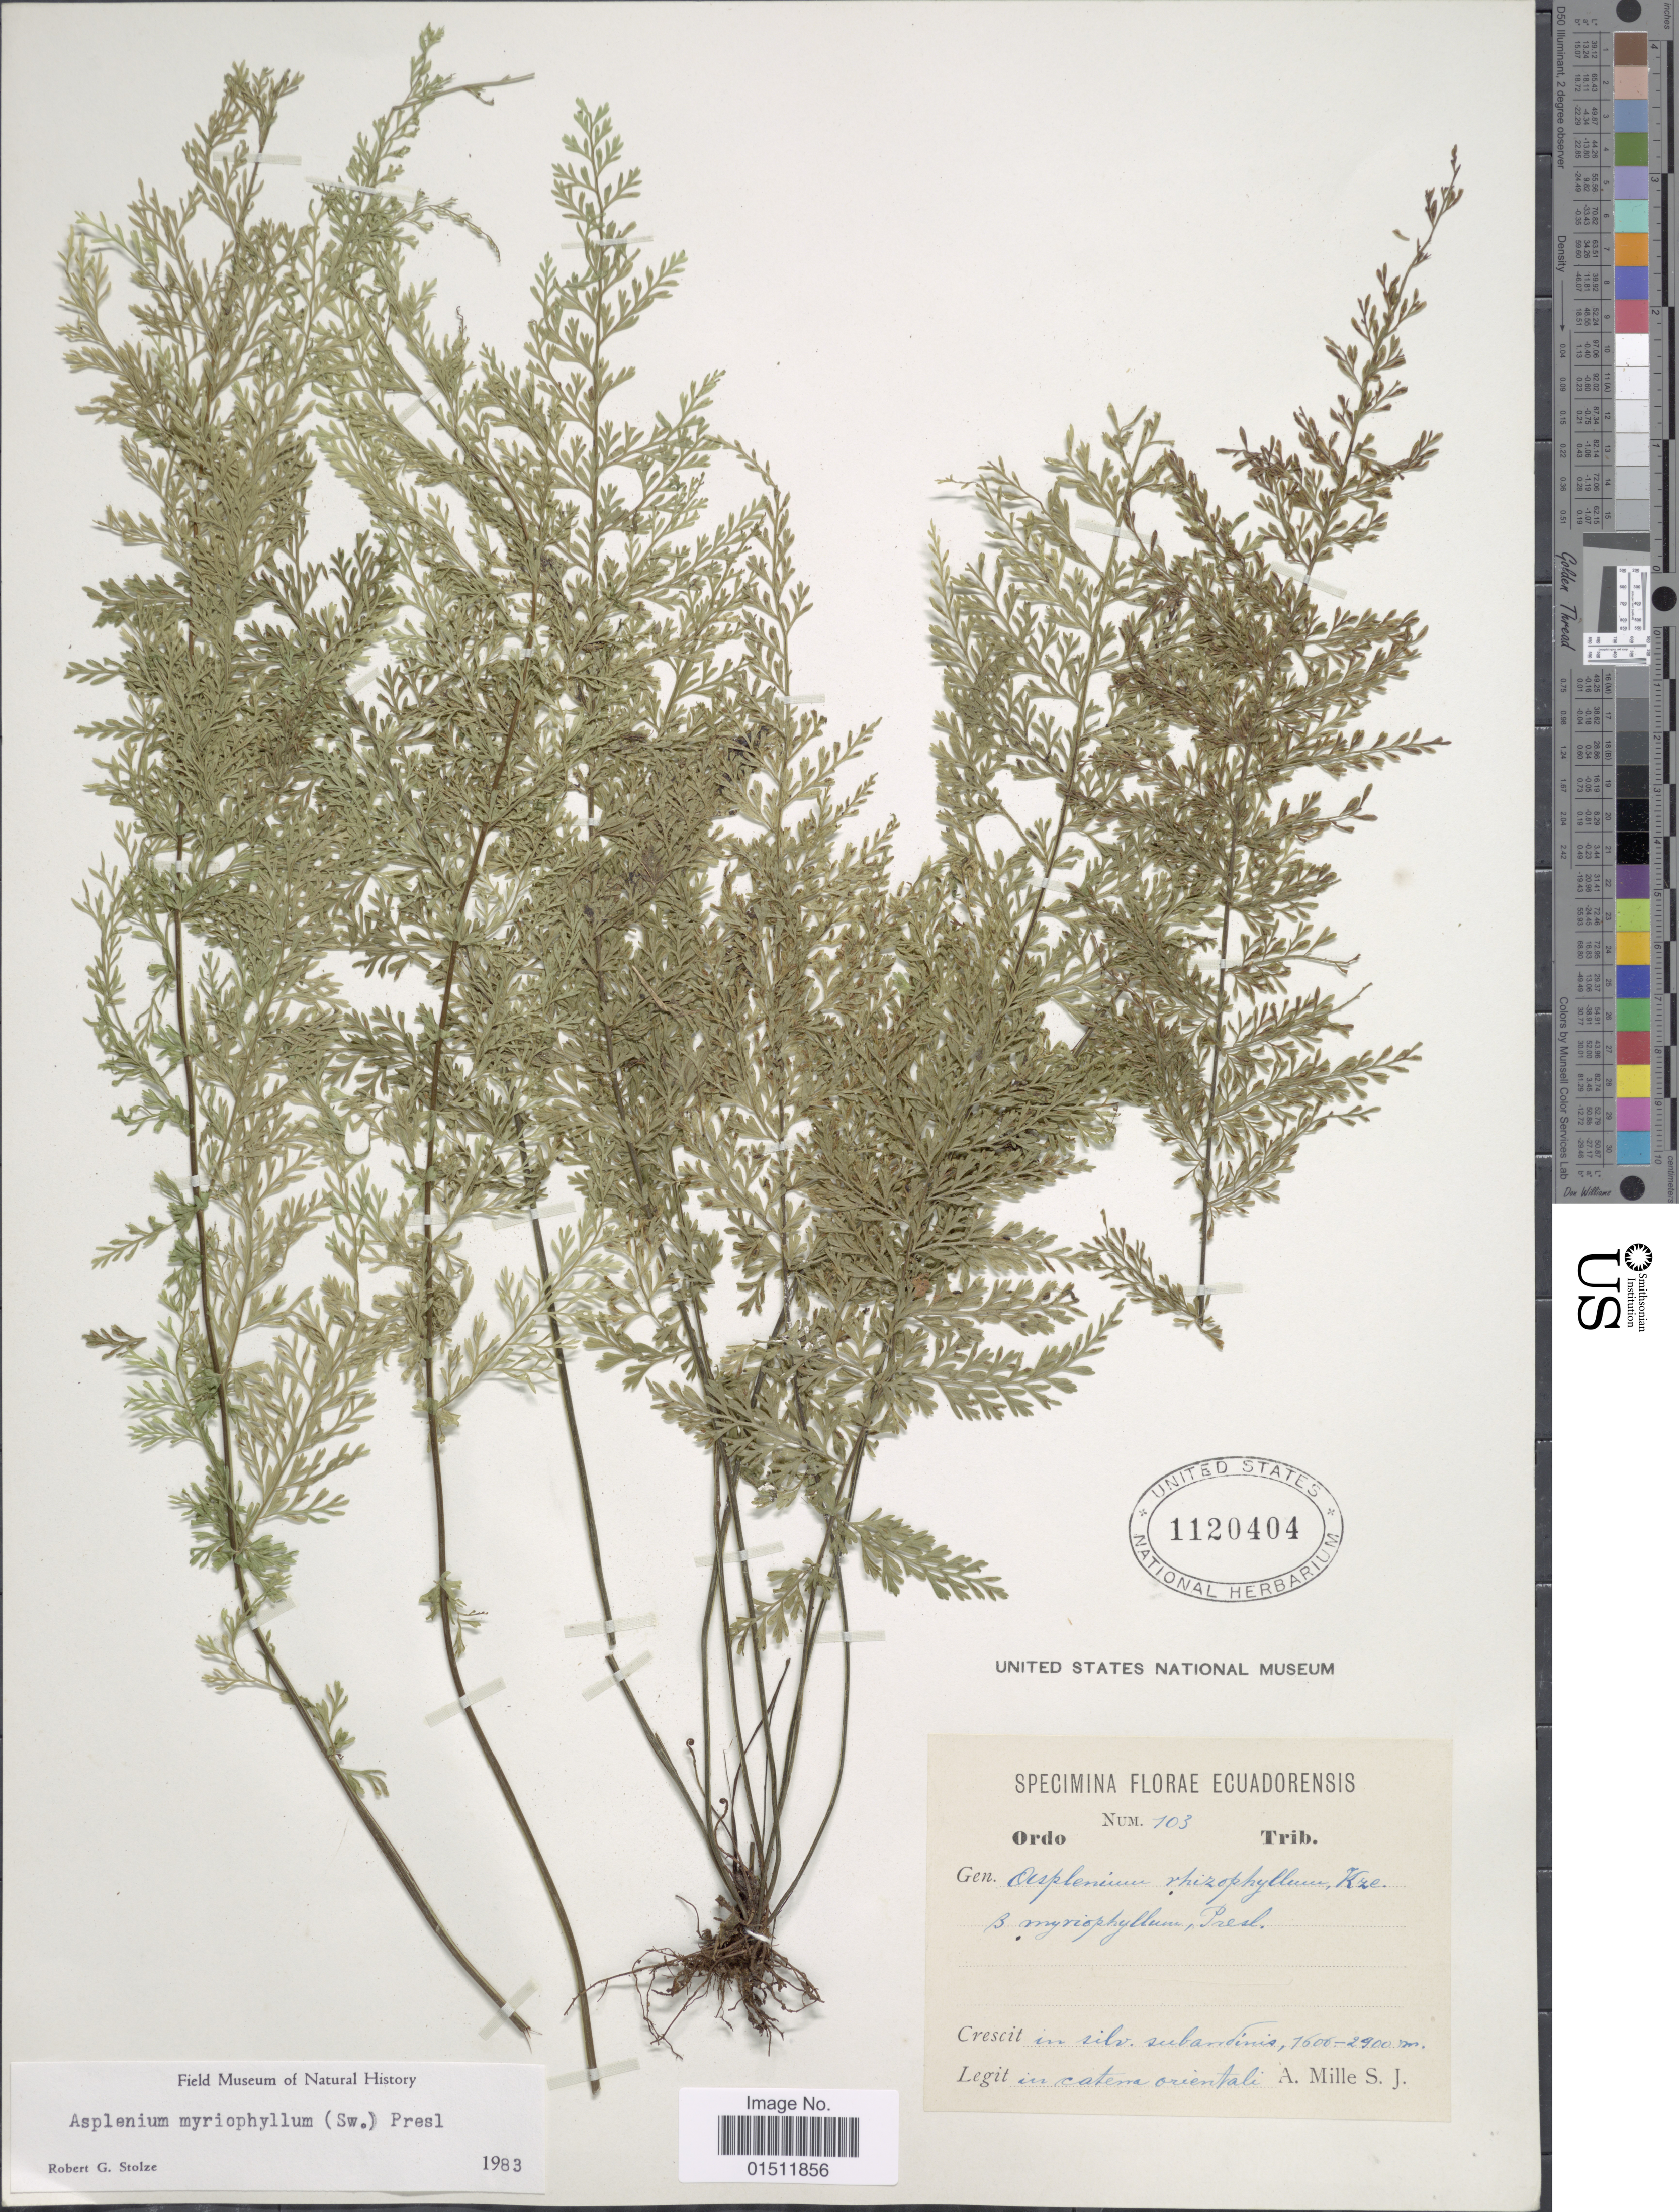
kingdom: Plantae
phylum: Tracheophyta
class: Polypodiopsida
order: Polypodiales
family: Aspleniaceae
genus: Asplenium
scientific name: Asplenium myriophyllum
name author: (Sw.) C. Presl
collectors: A. Mille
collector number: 103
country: Ecuador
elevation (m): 1600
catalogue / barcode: US 1120404